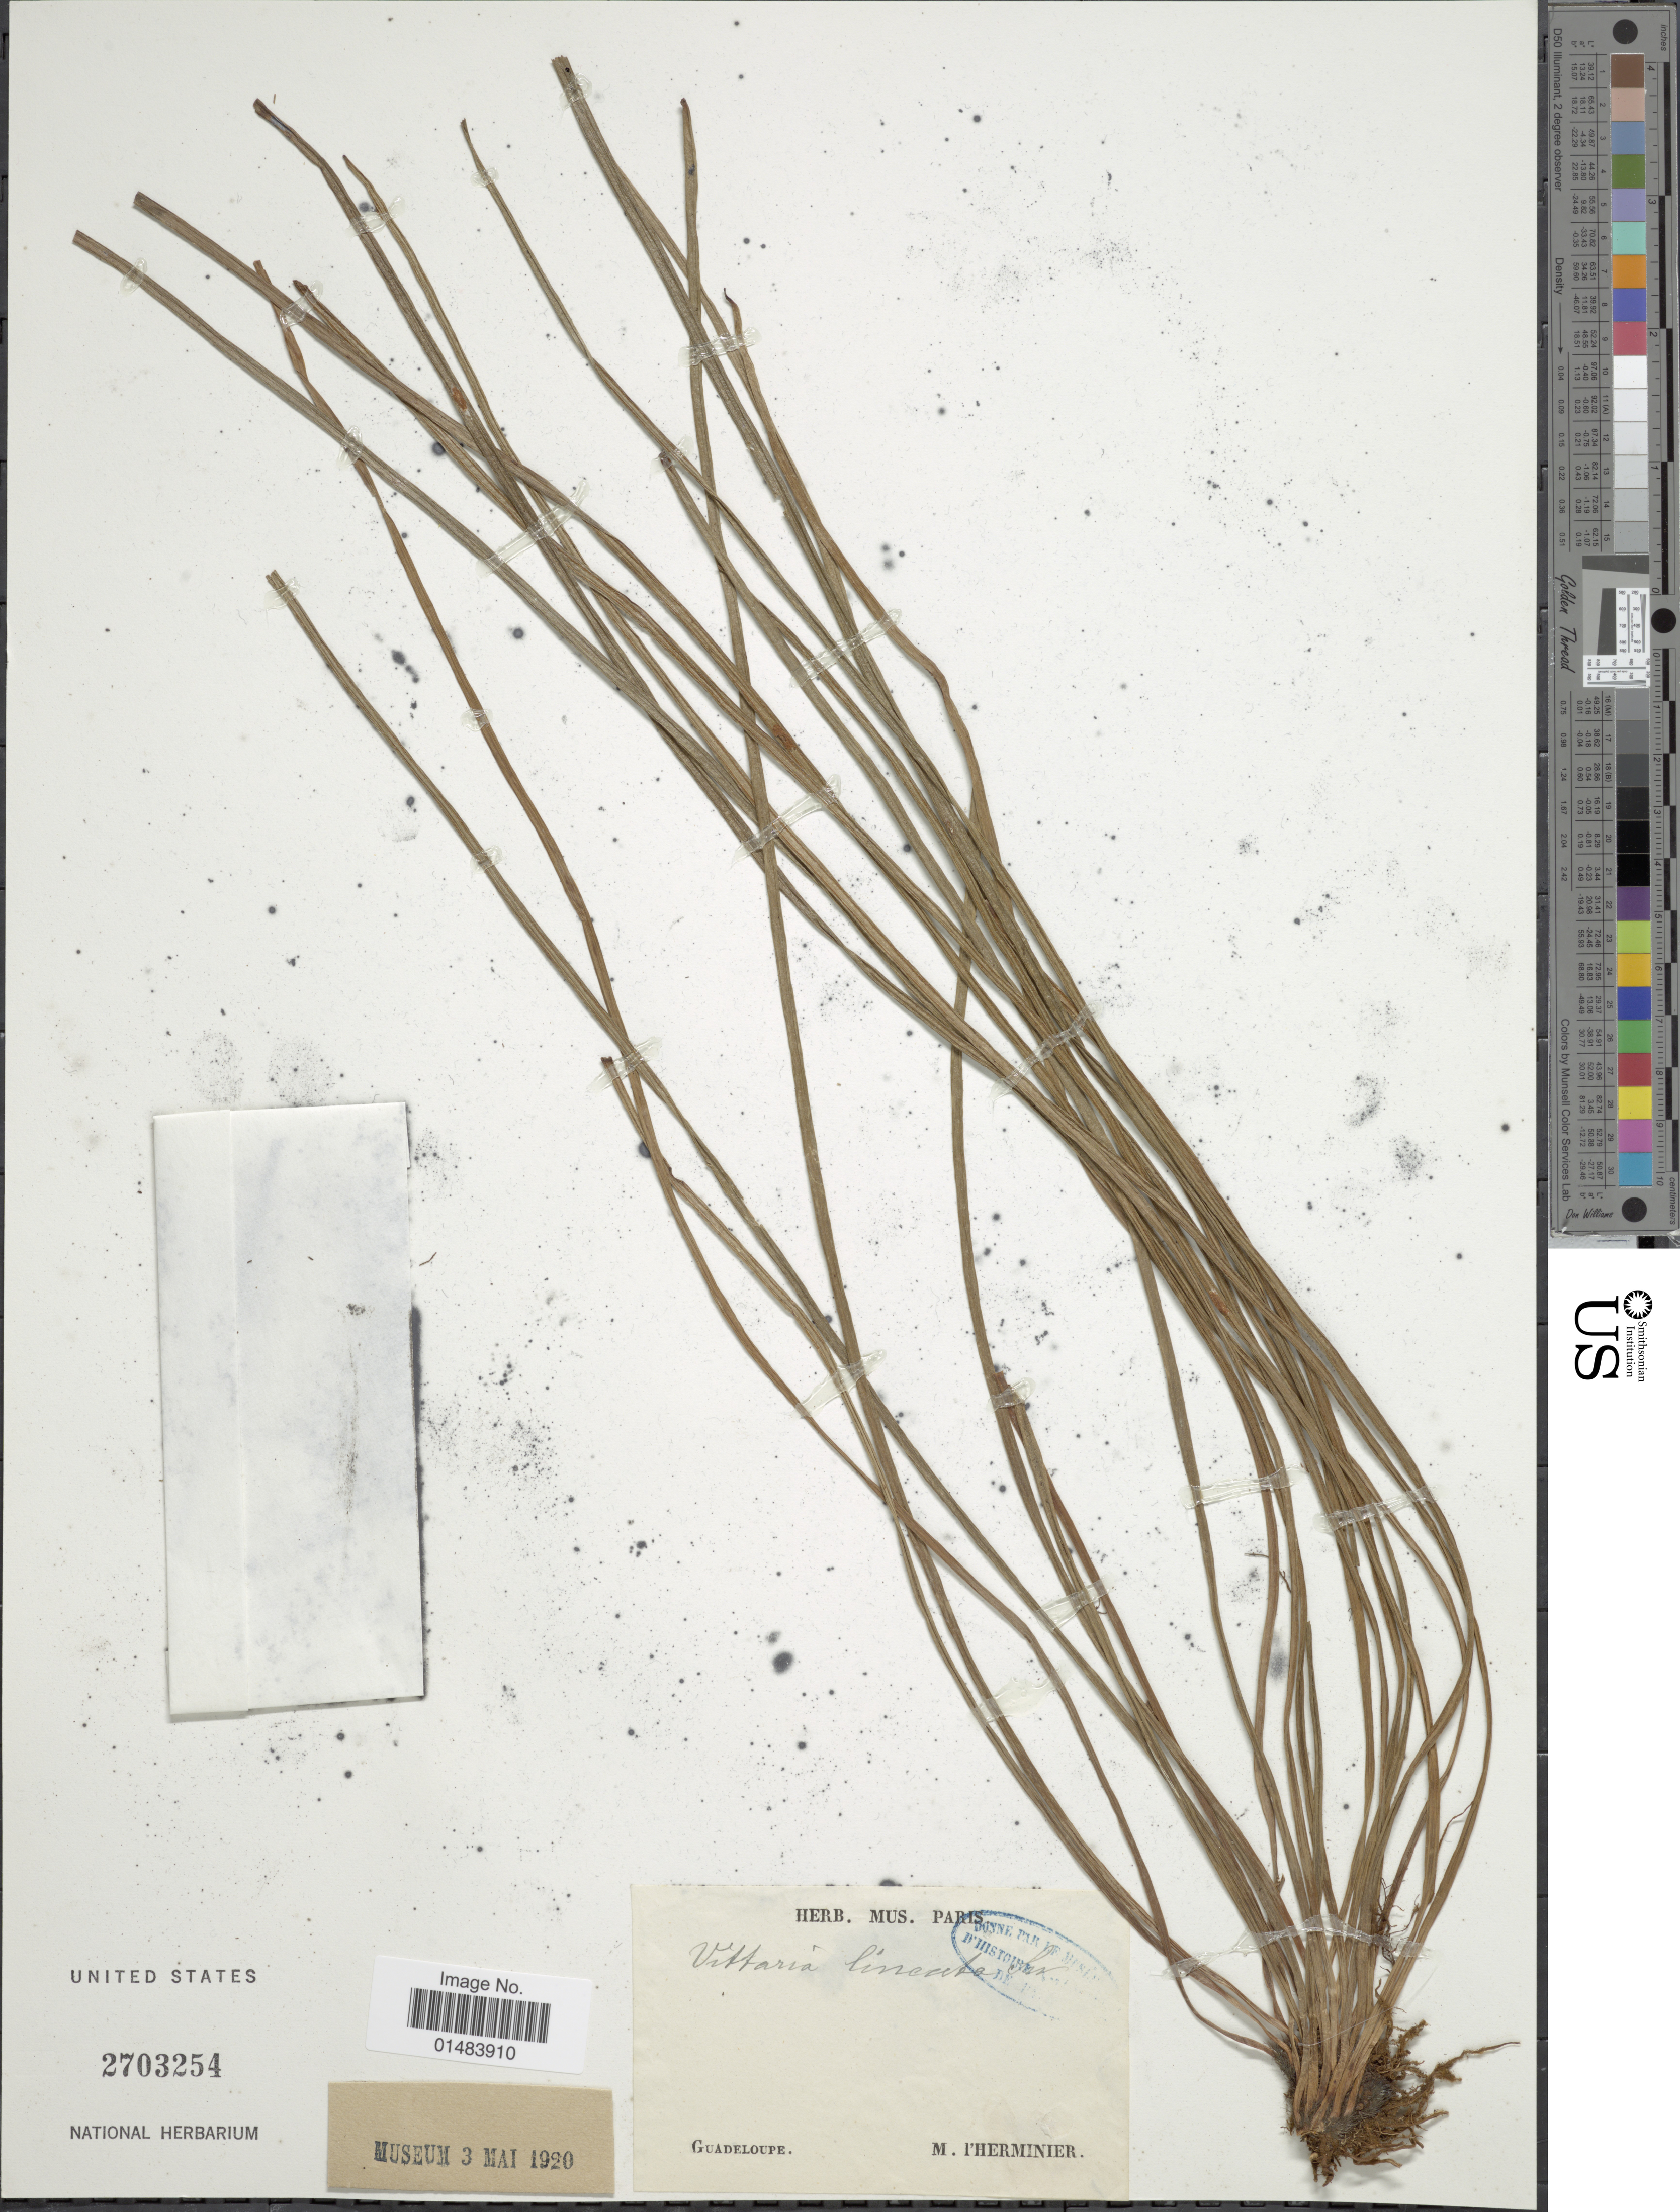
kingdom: Plantae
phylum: Tracheophyta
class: Polypodiopsida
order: Polypodiales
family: Pteridaceae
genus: Vittaria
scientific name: Vittaria lineata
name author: (L.) Sm.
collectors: M. L'Herminier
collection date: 1920-05-03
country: Guadeloupe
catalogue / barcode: US 2703254